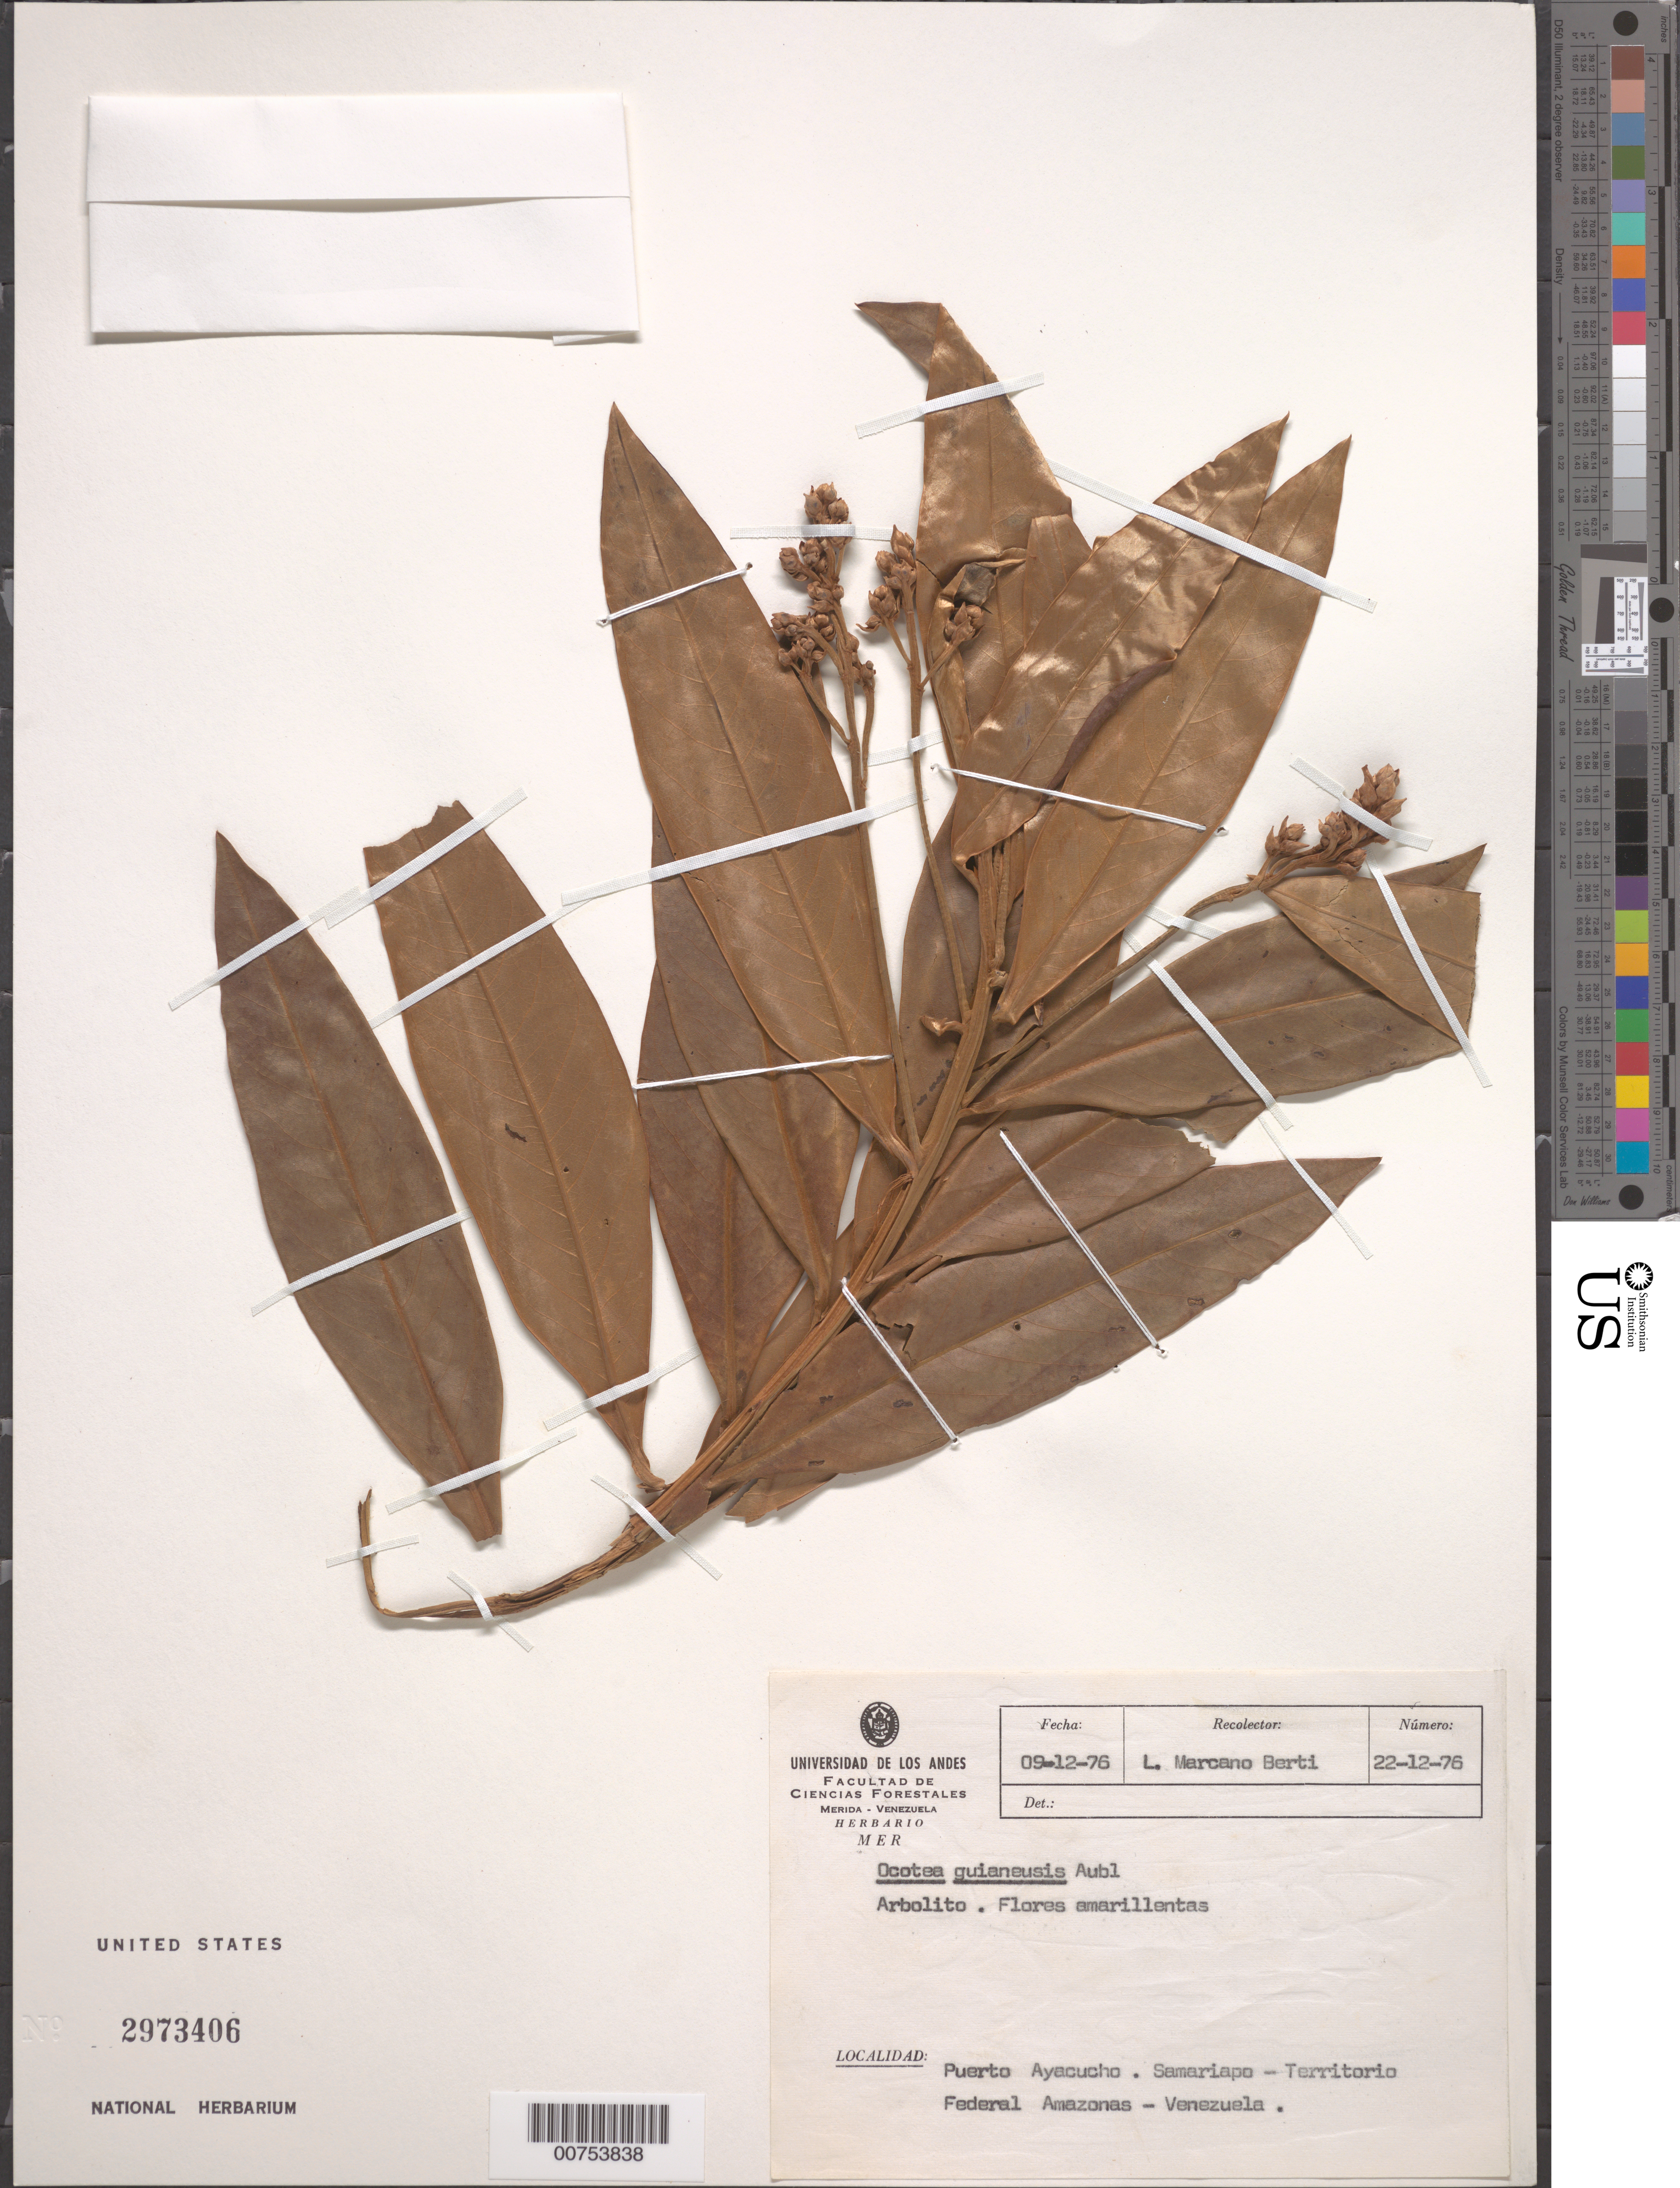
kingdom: Plantae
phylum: Tracheophyta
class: Magnoliopsida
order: Laurales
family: Lauraceae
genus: Ocotea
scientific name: Ocotea guianensis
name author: Aubl.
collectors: L. Marcano-Berti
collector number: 1276 22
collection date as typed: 9-Dec-76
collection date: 1976-12-09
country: Venezuela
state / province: Amazonas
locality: Puerto Ayacucho, Sanariapo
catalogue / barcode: US 2973406